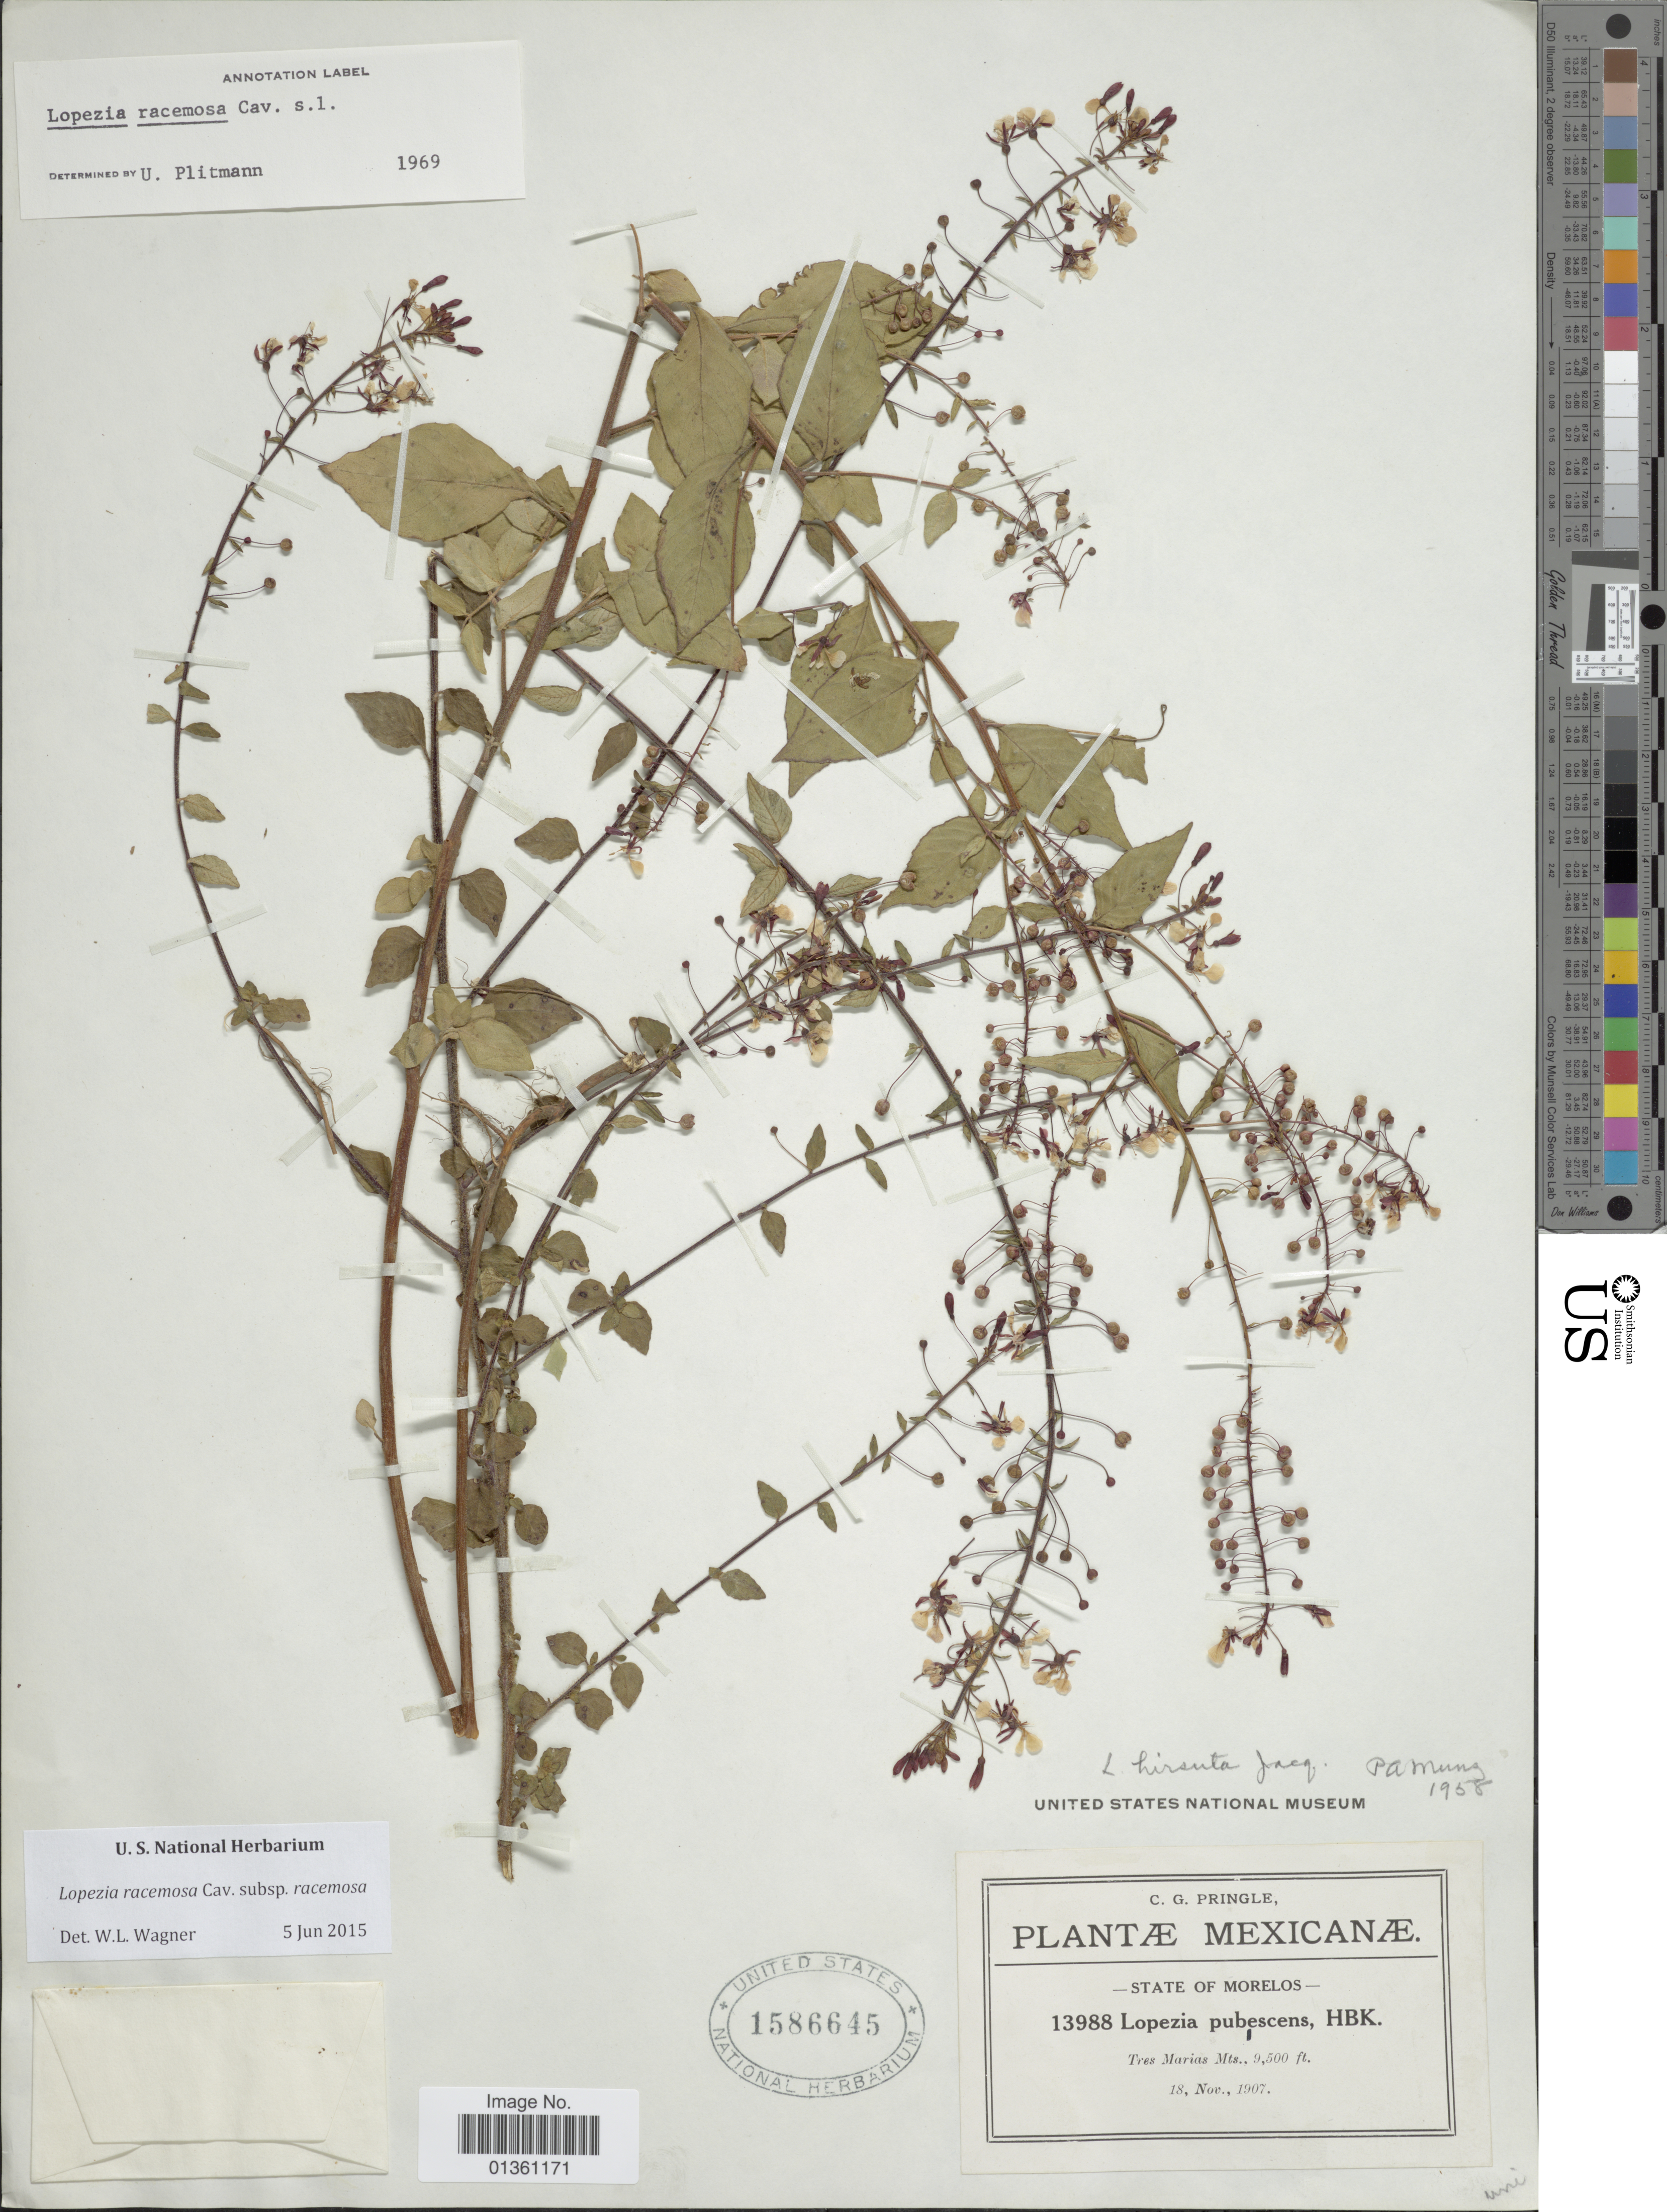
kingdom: Plantae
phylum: Tracheophyta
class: Magnoliopsida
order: Myrtales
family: Onagraceae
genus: Lopezia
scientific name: Lopezia racemosa subsp. racemosa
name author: Cav.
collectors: C. G. Pringle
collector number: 13988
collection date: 1907-11-18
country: Mexico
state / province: Morelos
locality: Tres Marias Mts.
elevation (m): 2896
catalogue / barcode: US 1586645